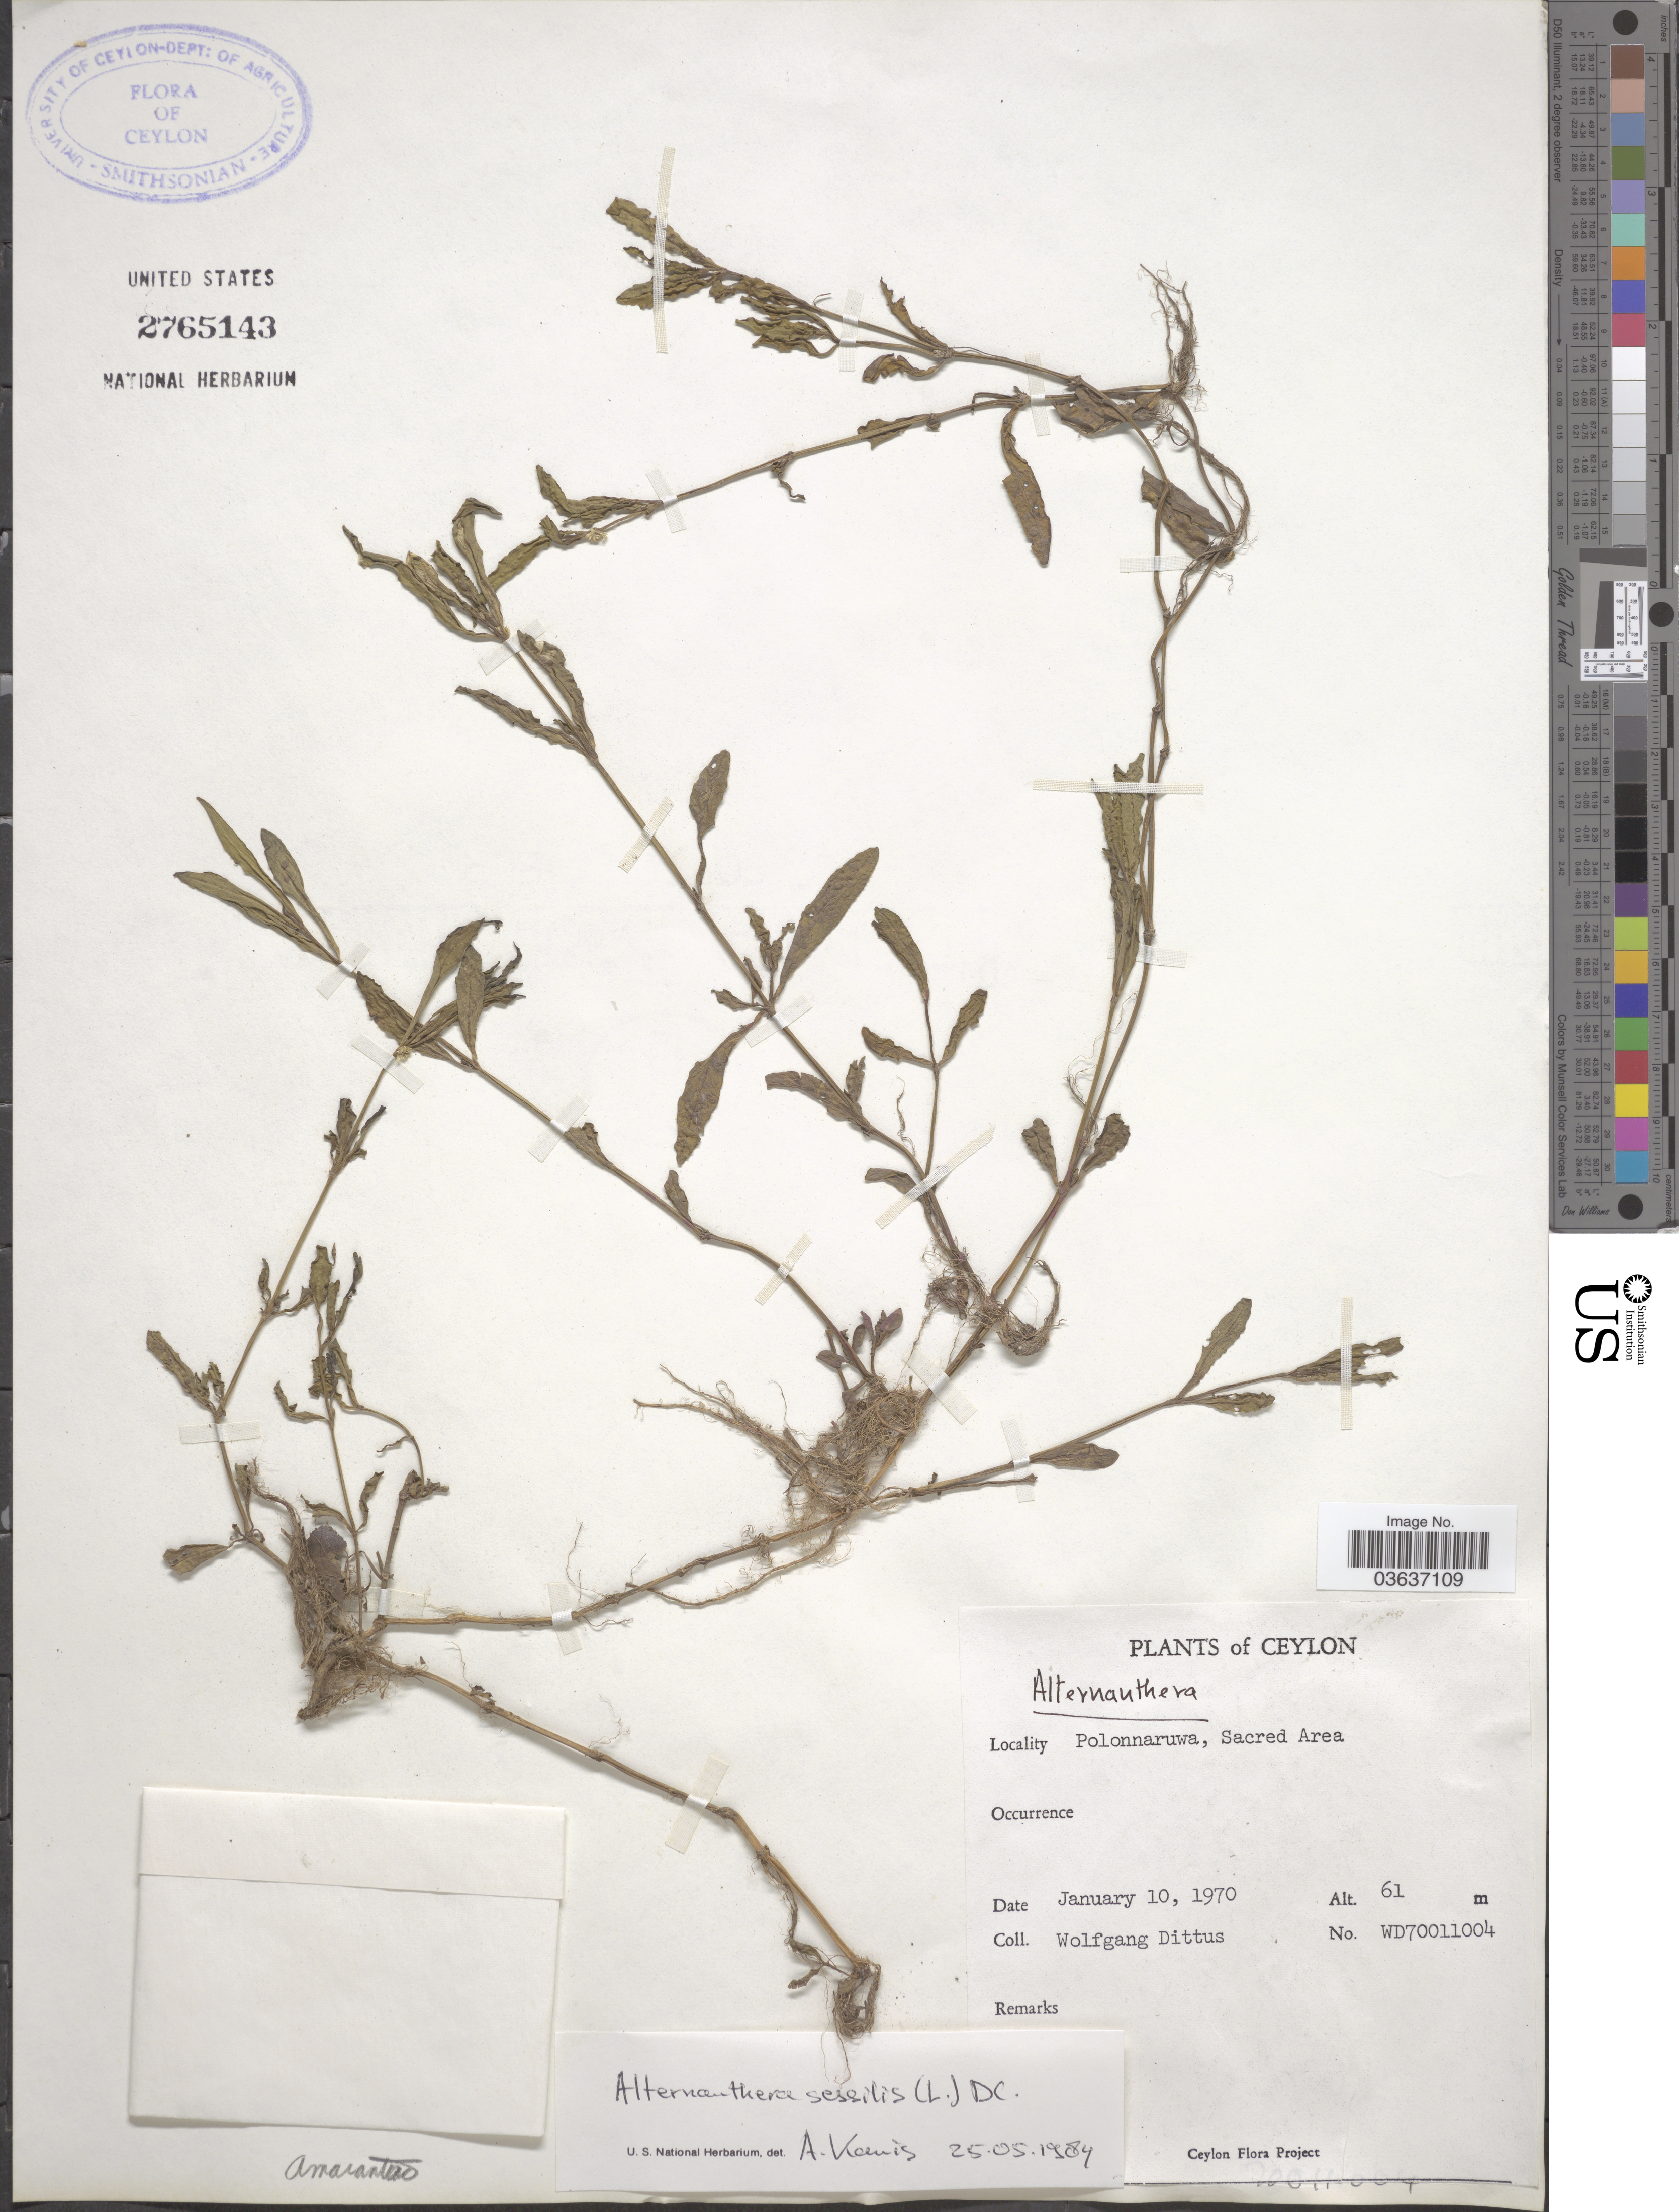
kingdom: Plantae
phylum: Tracheophyta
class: Magnoliopsida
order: Caryophyllales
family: Amaranthaceae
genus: Alternanthera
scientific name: Alternanthera sessilis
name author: (L.) DC.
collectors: W. Dittus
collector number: WD70011004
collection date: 1970-01-10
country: Sri Lanka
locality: Ceylon. Polonnaruwa, Sacred Area.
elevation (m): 61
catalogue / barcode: US 2765143